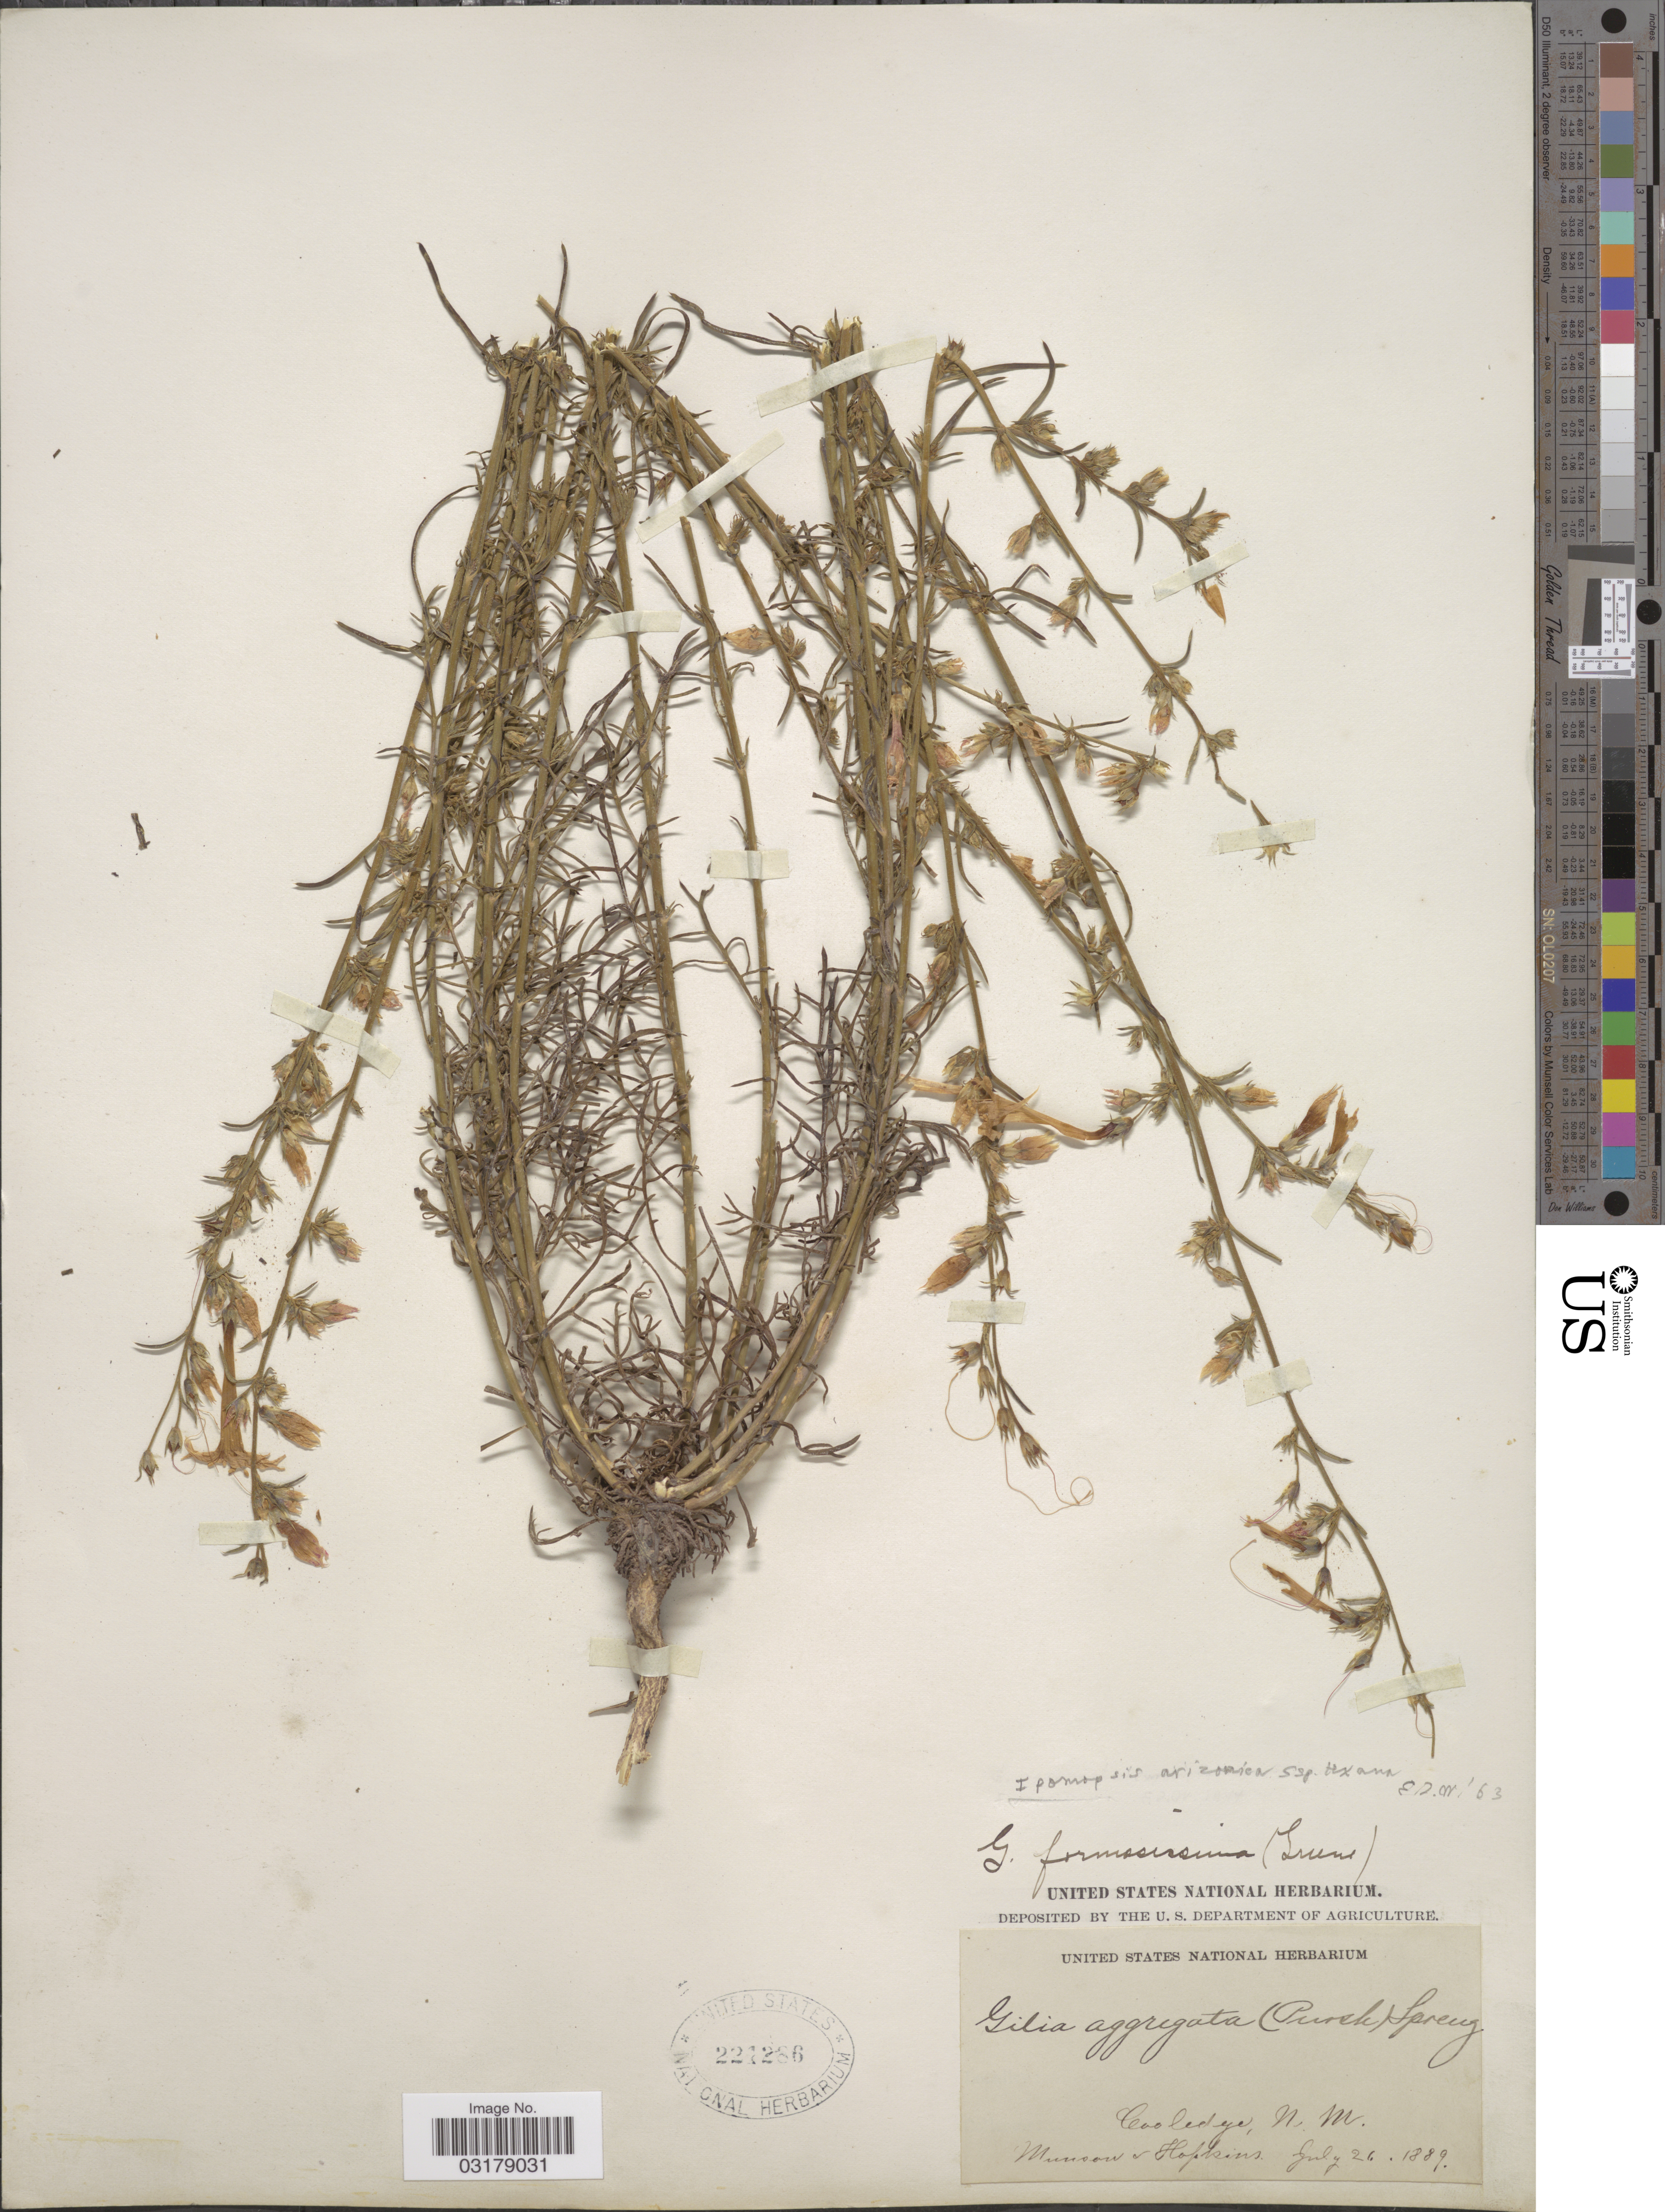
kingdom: Plantae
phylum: Tracheophyta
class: Magnoliopsida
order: Ericales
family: Polemoniaceae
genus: Ipomopsis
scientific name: Ipomopsis aggregata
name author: (Pursh) V.E. Grant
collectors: -. Munson & -- Hopkins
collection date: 1889-06-26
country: United States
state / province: New Mexico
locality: Coolidge.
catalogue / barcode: US 224286